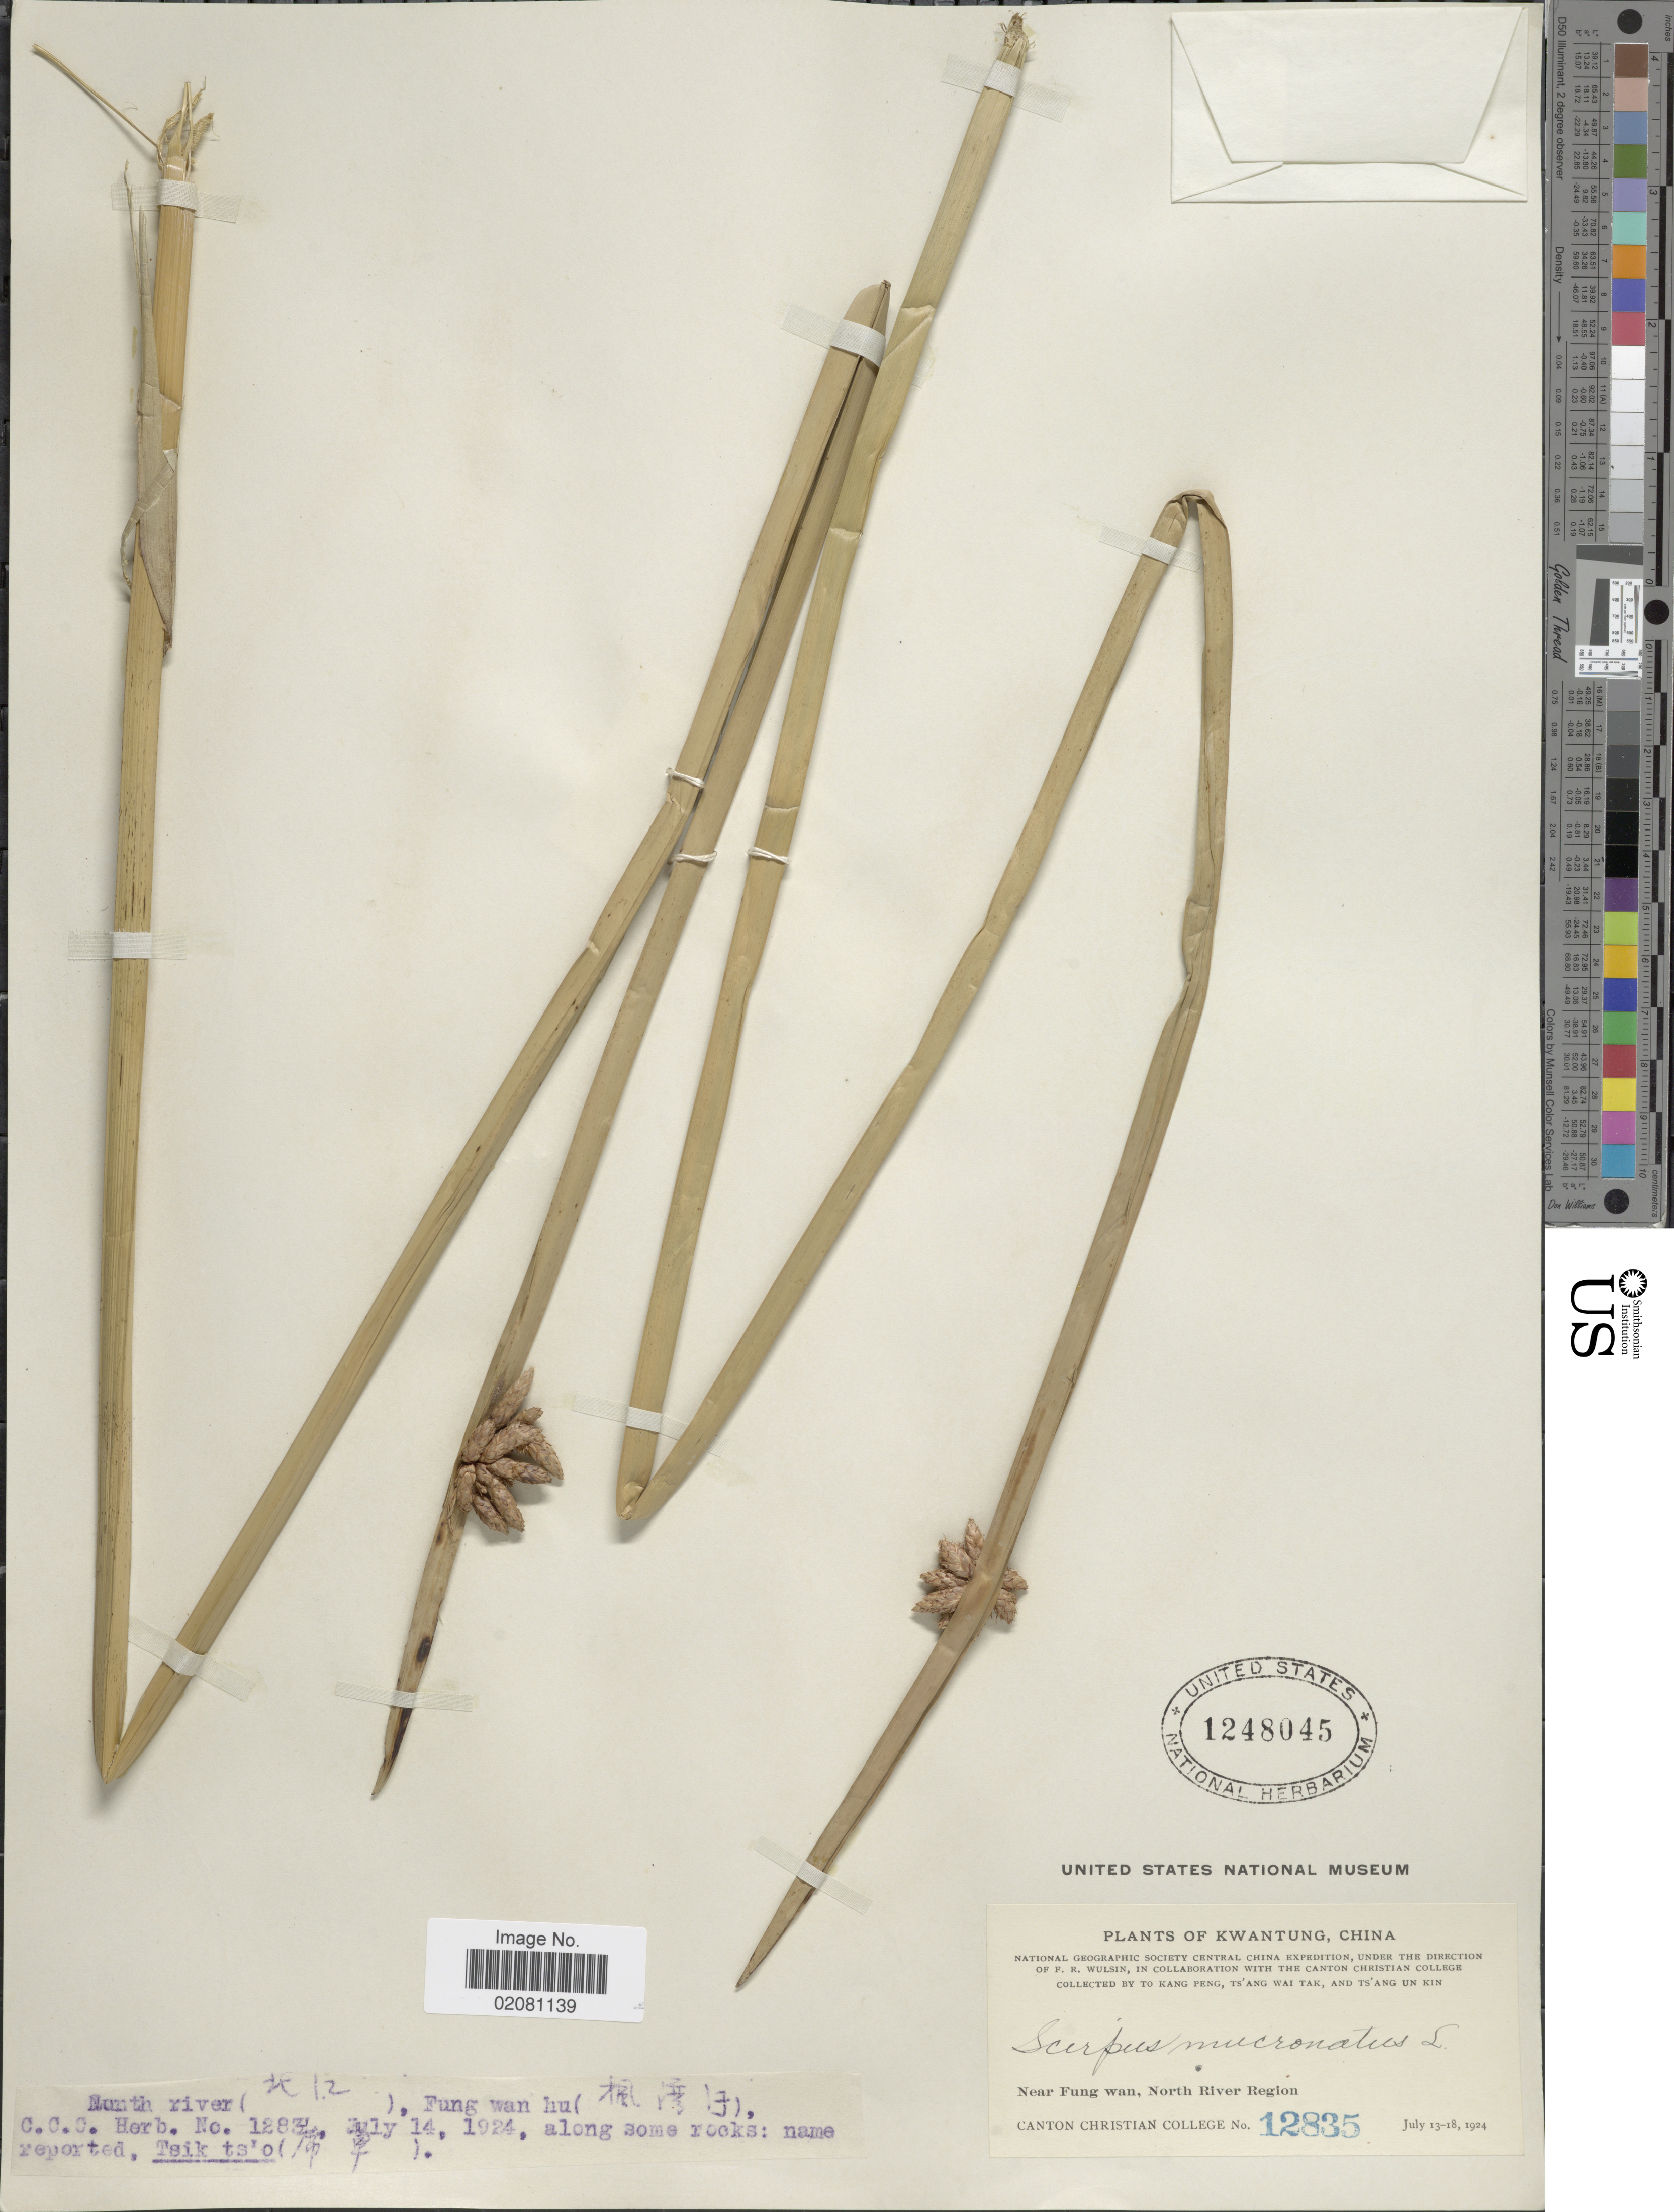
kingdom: Plantae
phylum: Tracheophyta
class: Liliopsida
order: Poales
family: Cyperaceae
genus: Schoenoplectus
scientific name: Schoenoplectus mucronatus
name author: (L.) Palla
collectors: K. Peng, W. T. Tsang & U. K. Tsang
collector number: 12835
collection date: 1924-07-13/1924-07-18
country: China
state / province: Guangdong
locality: Kwangtung, China. Near Fung wan, North River Region.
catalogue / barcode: US 1248045